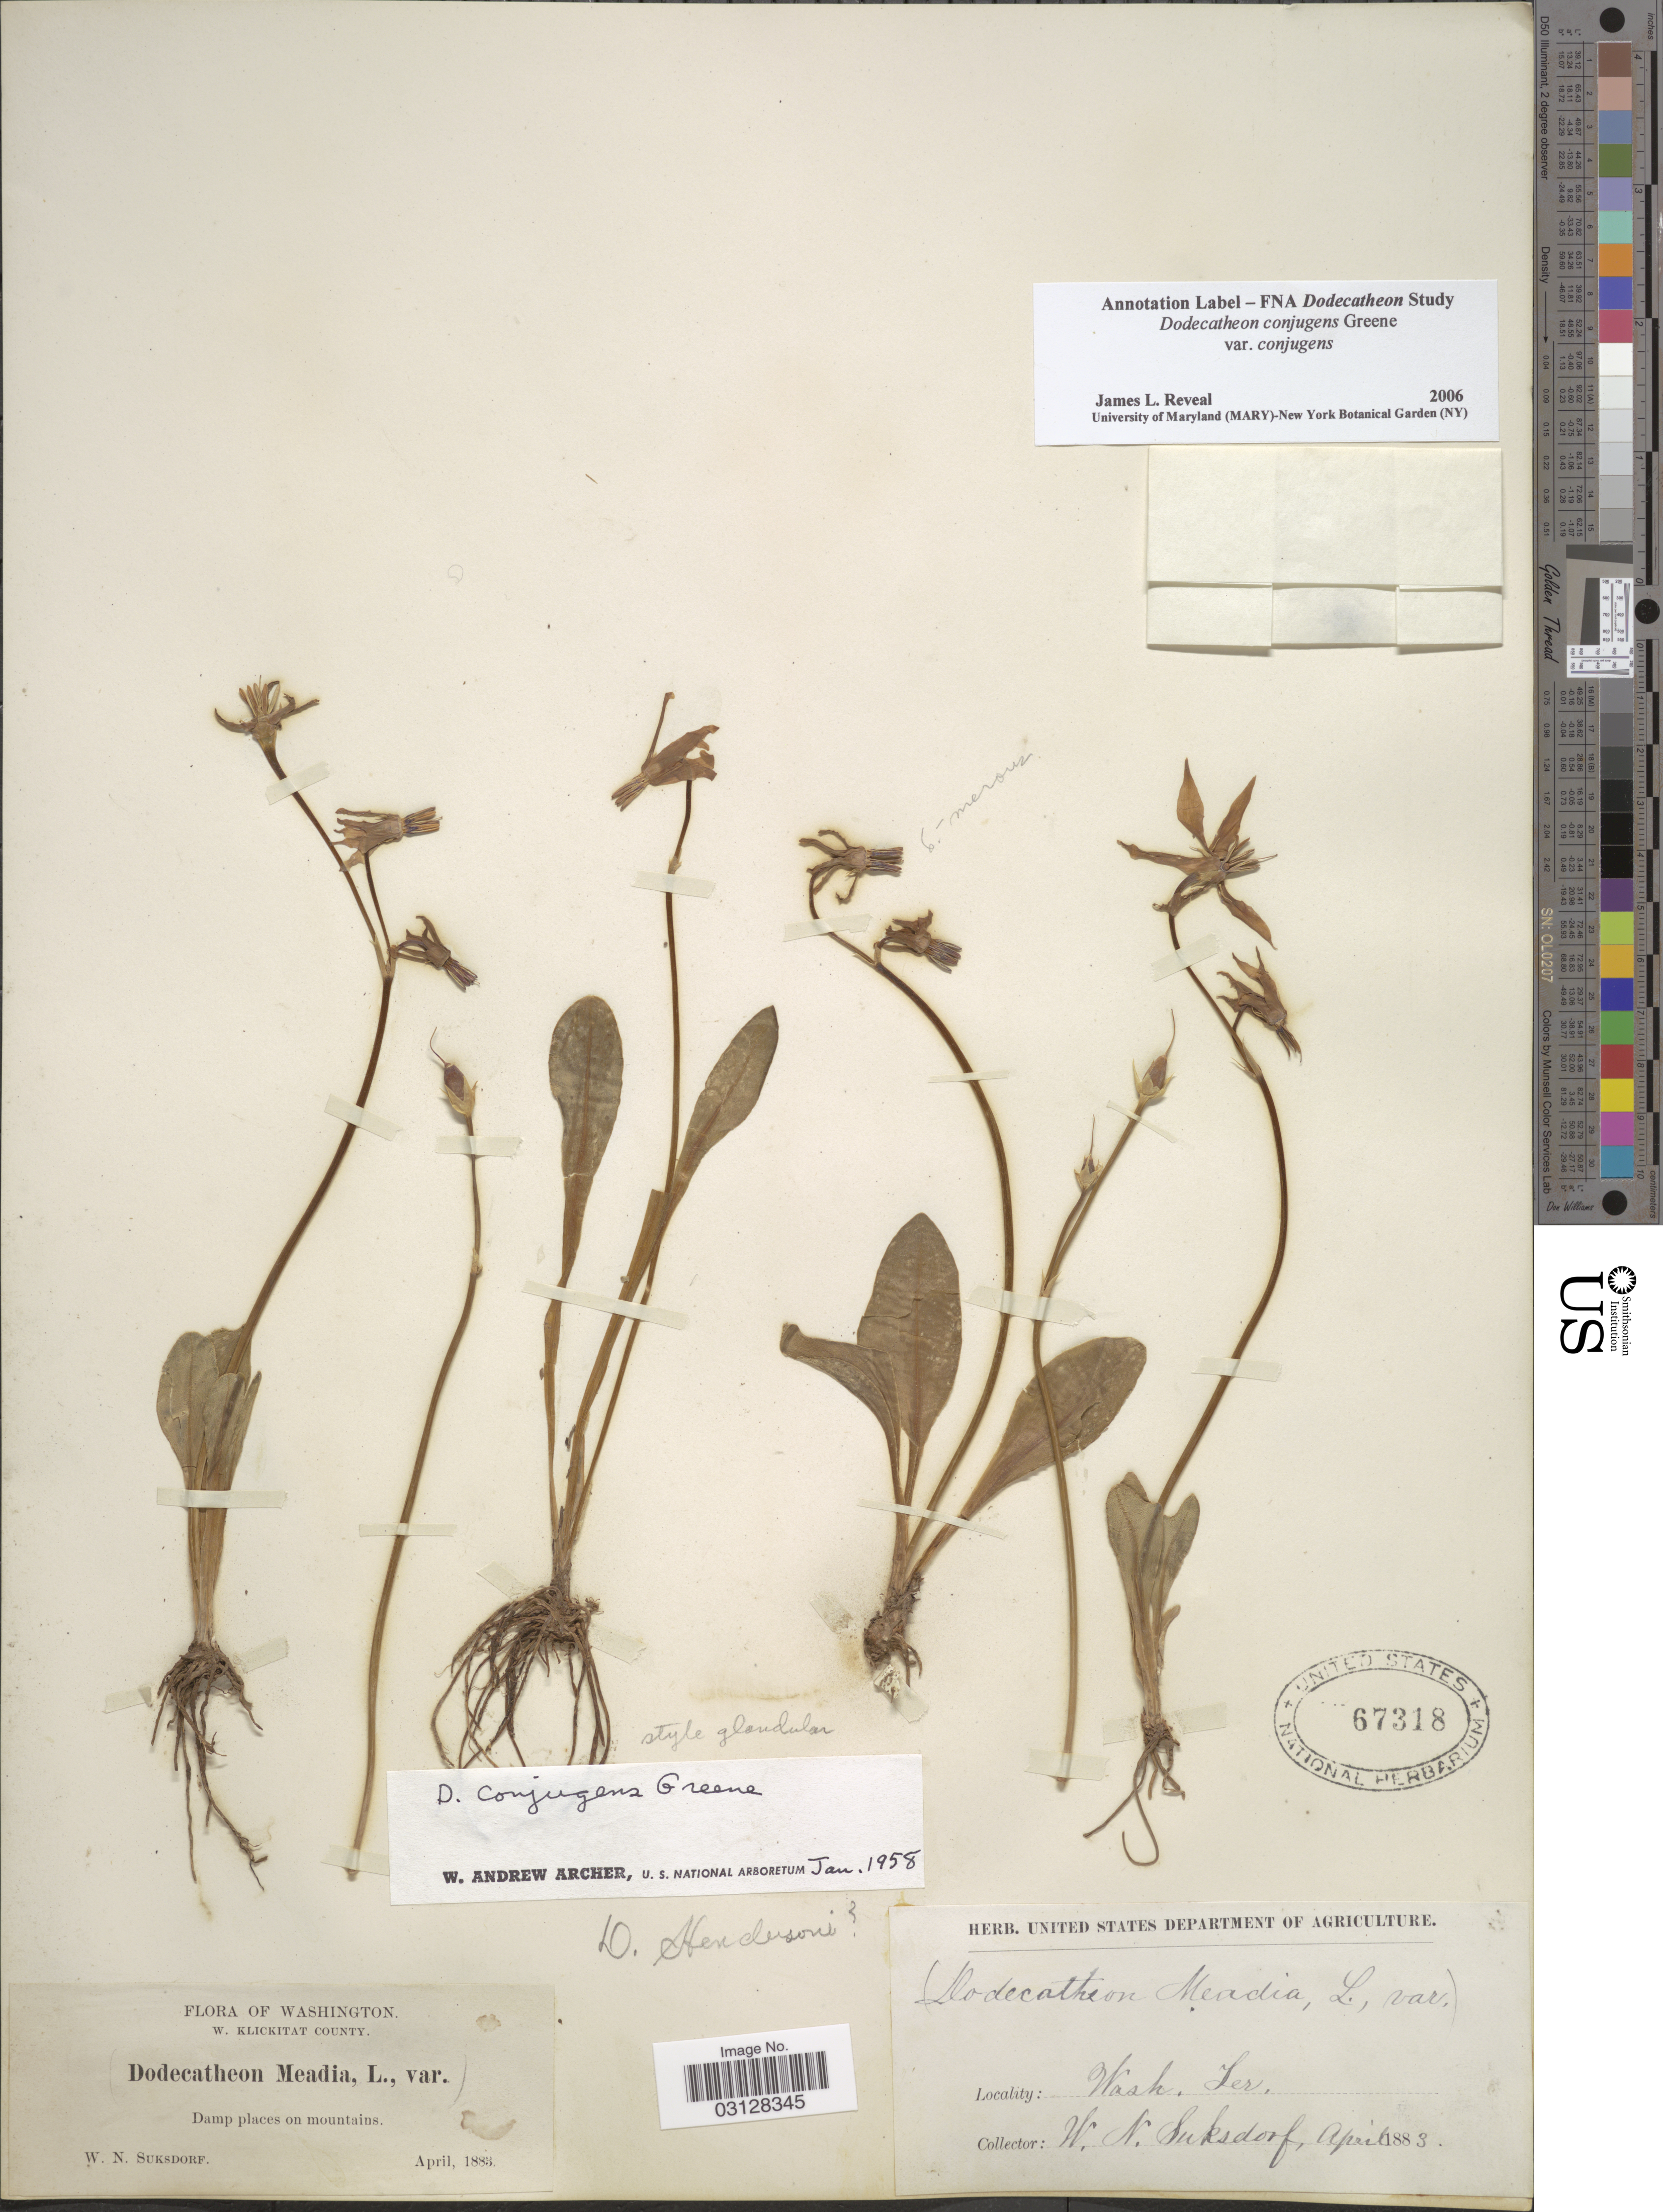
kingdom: Plantae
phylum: Tracheophyta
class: Magnoliopsida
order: Ericales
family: Primulaceae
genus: Dodecatheon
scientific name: Dodecatheon conjugens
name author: Greene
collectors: W. N. Suksdorf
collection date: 1883-04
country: United States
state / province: Washington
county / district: Klickitat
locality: W. Klickitat County. Damp places on mountains.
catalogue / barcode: US 67318